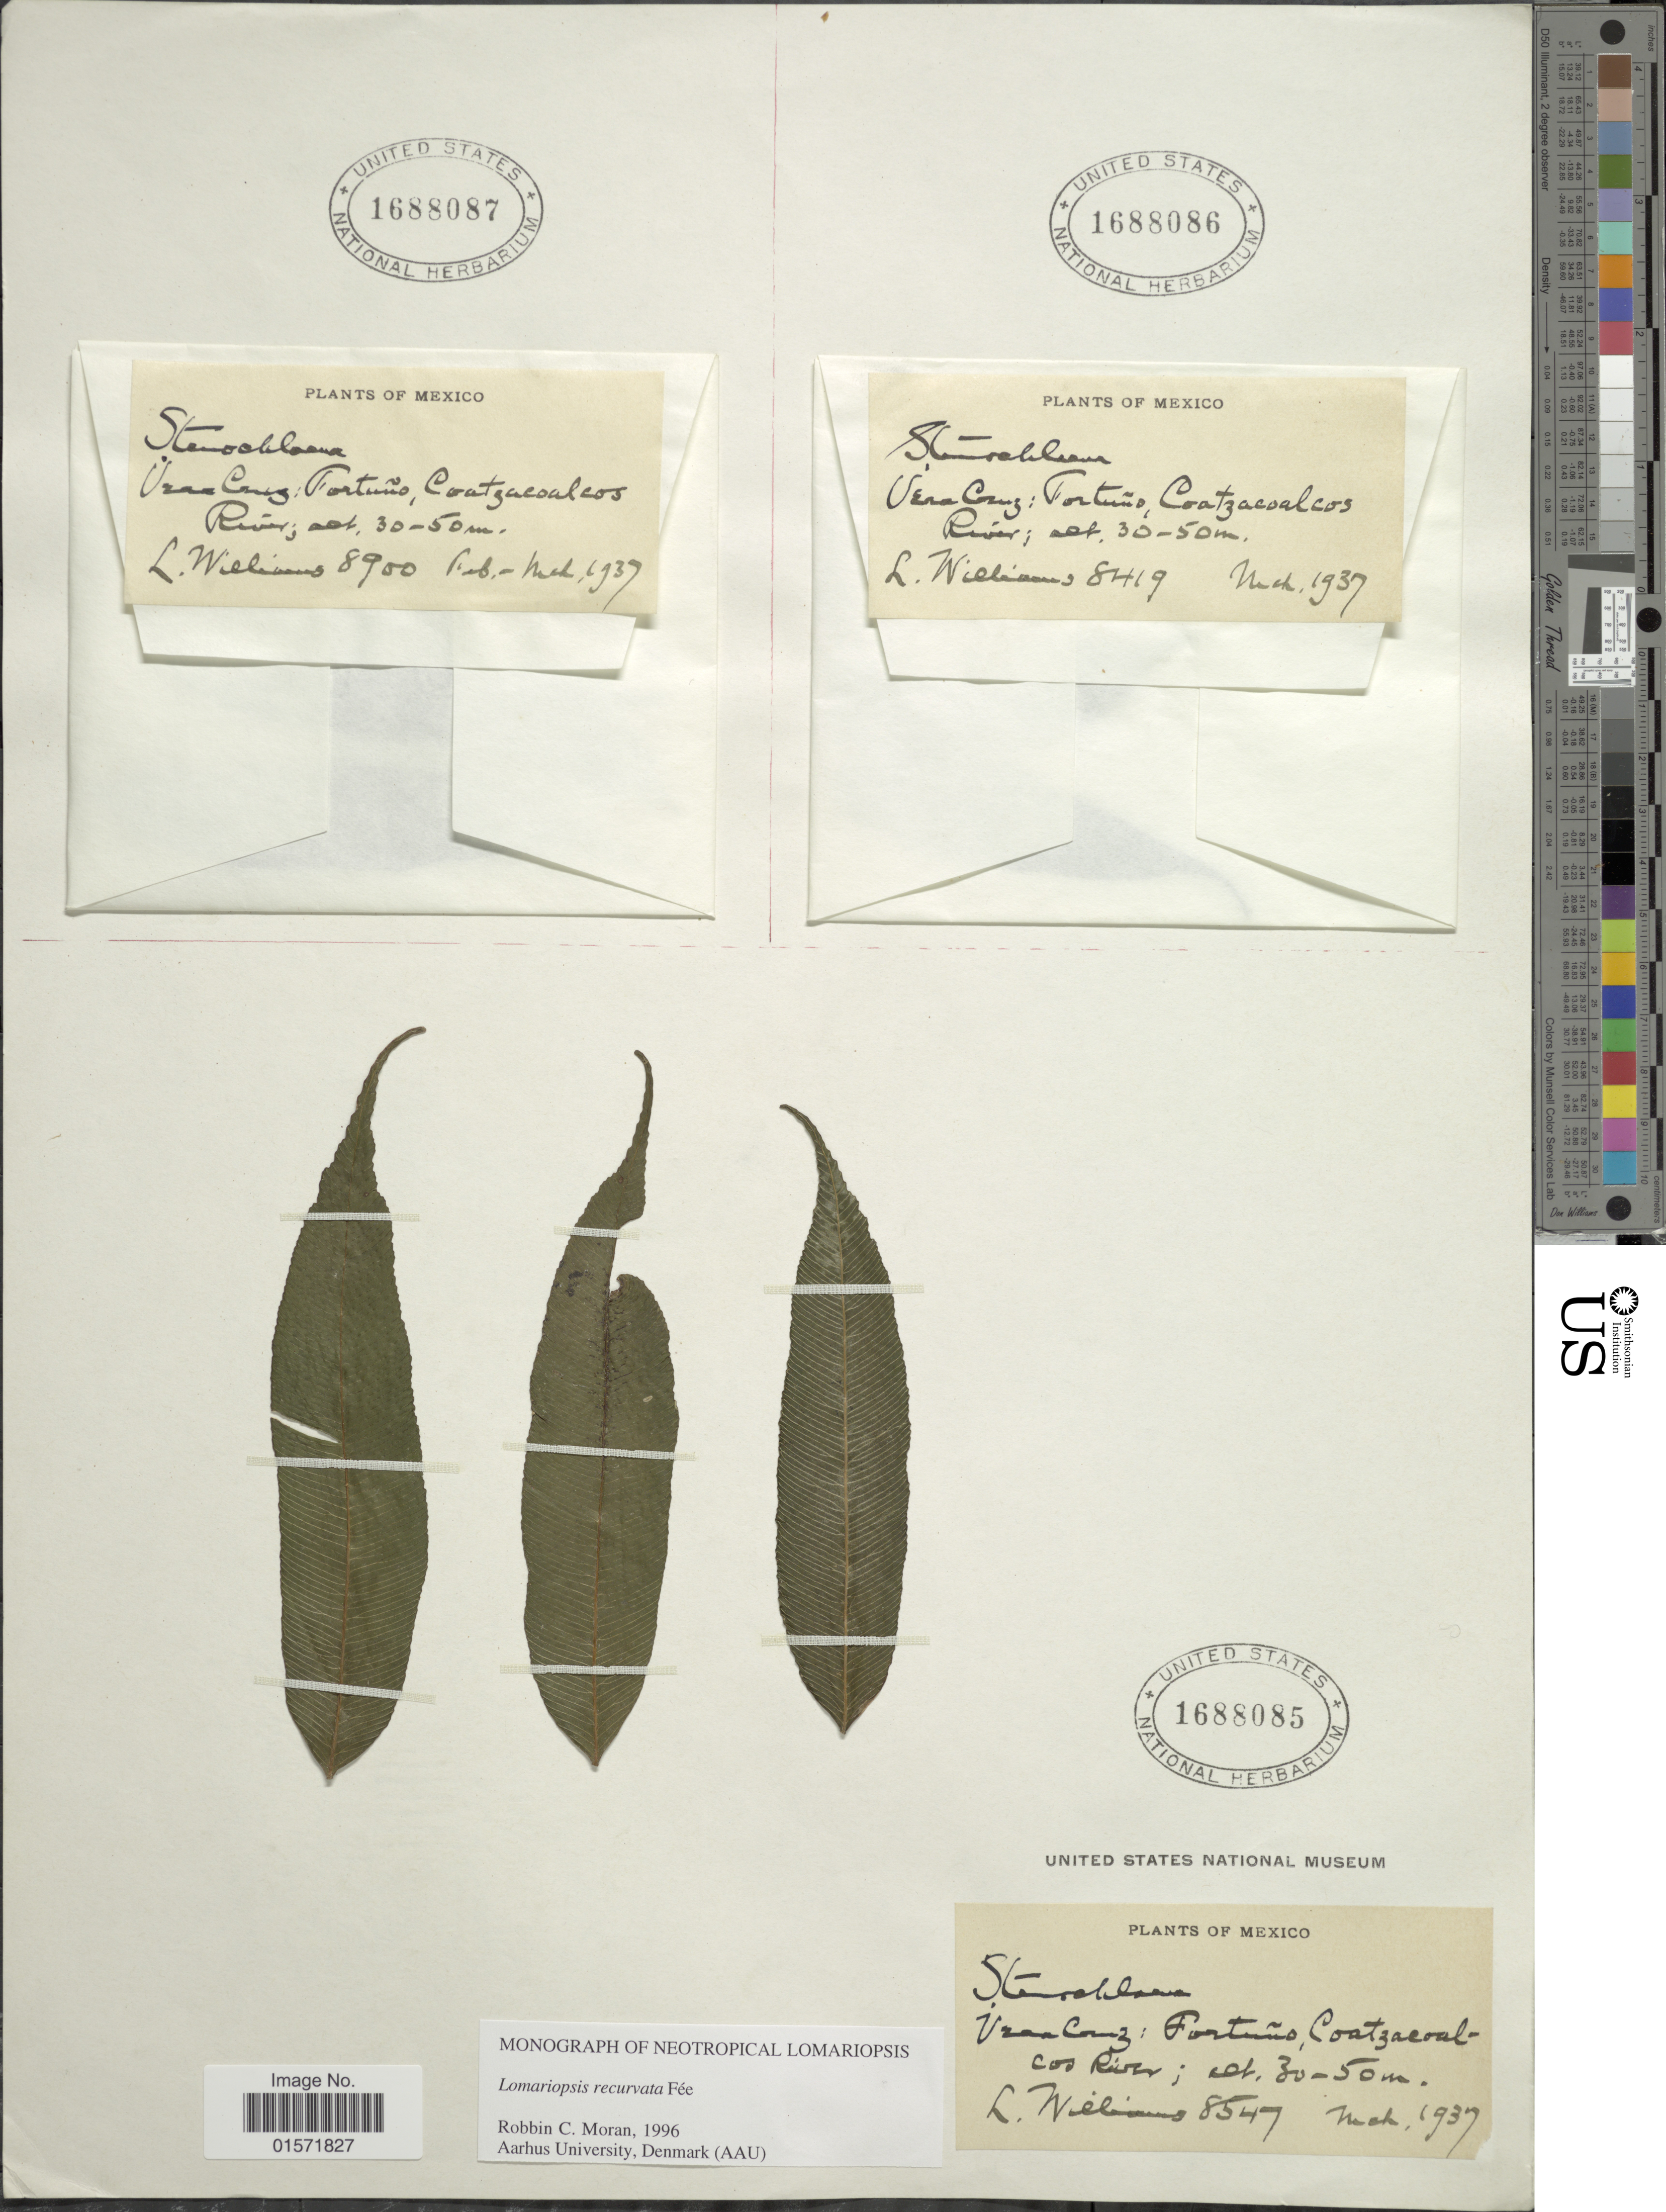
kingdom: Plantae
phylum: Tracheophyta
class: Polypodiopsida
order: Polypodiales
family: Lomariopsidaceae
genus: Lomariopsis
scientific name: Lomariopsis recurvata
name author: Fée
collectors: L. Williams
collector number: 8547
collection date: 1937-03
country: Mexico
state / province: Veracruz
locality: Veracruz: Fortuño, Coatzacoalcos River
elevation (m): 30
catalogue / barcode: US 1688085